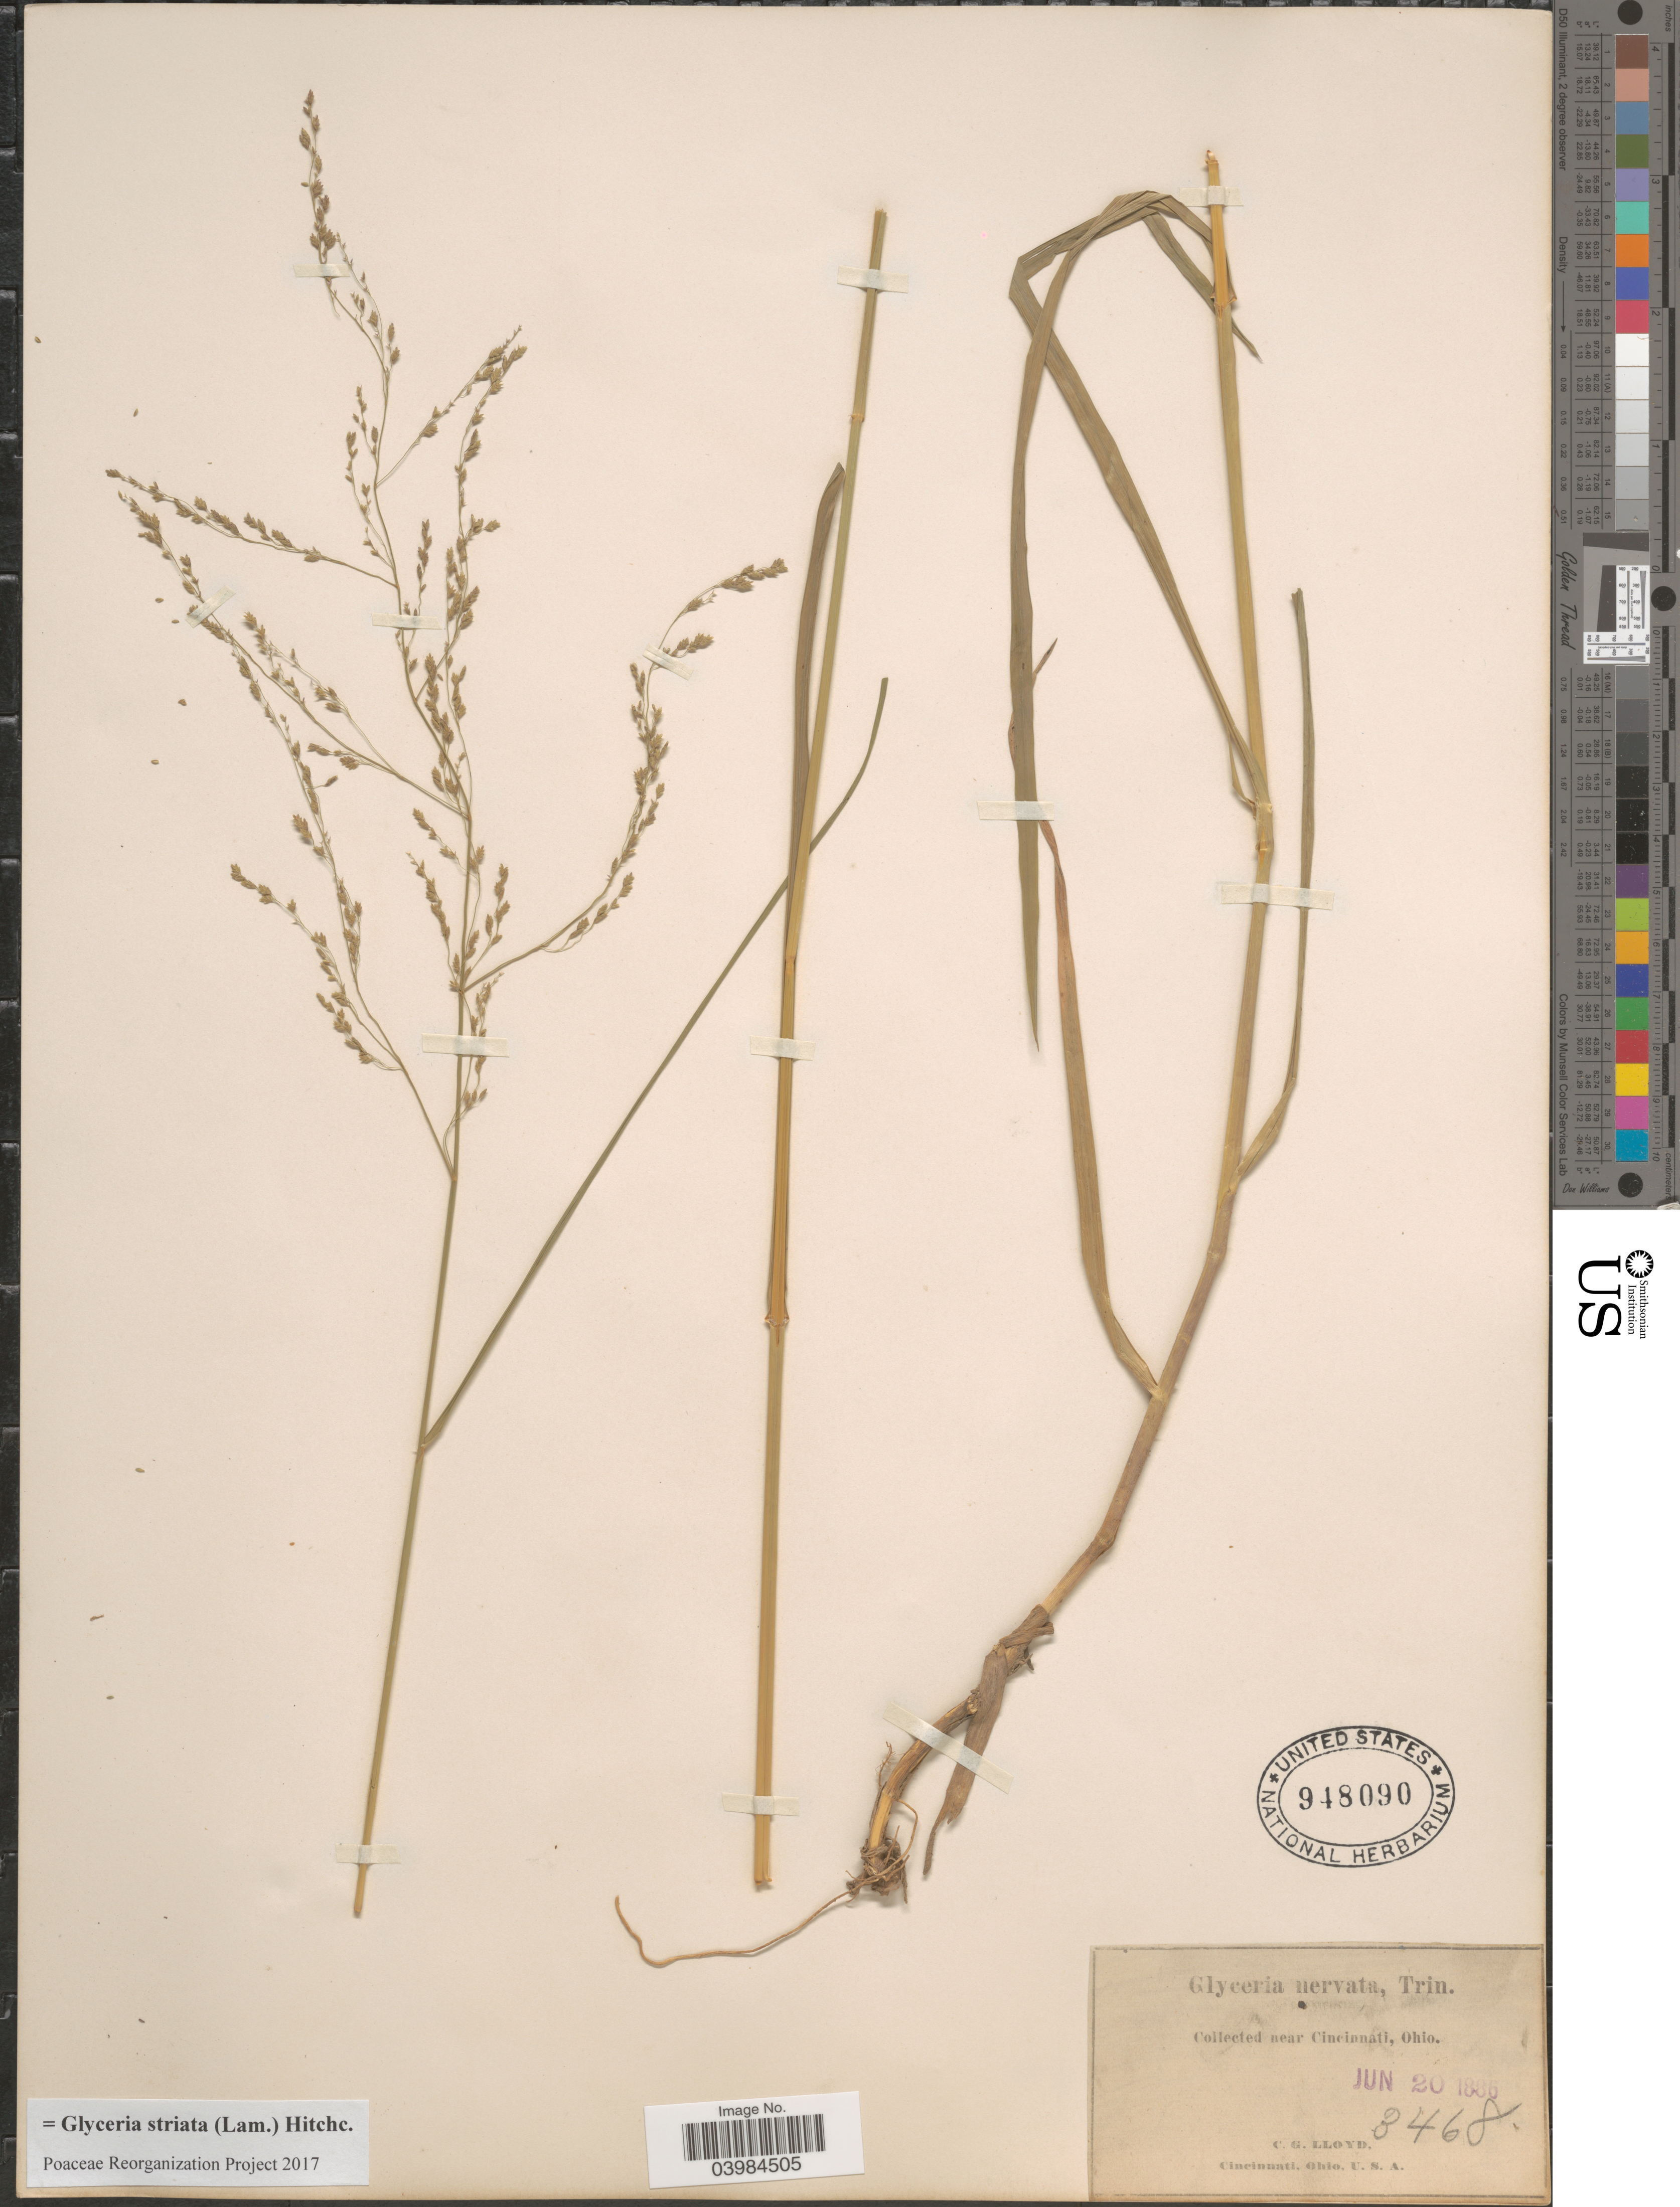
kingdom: Plantae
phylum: Tracheophyta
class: Liliopsida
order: Poales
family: Poaceae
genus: Glyceria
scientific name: Glyceria striata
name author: (Lam.) Hitchc.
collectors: C. G. Lloyd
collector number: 3468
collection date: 1886-06-20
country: United States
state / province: Ohio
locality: Near Cincinnati.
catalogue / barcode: US 948090